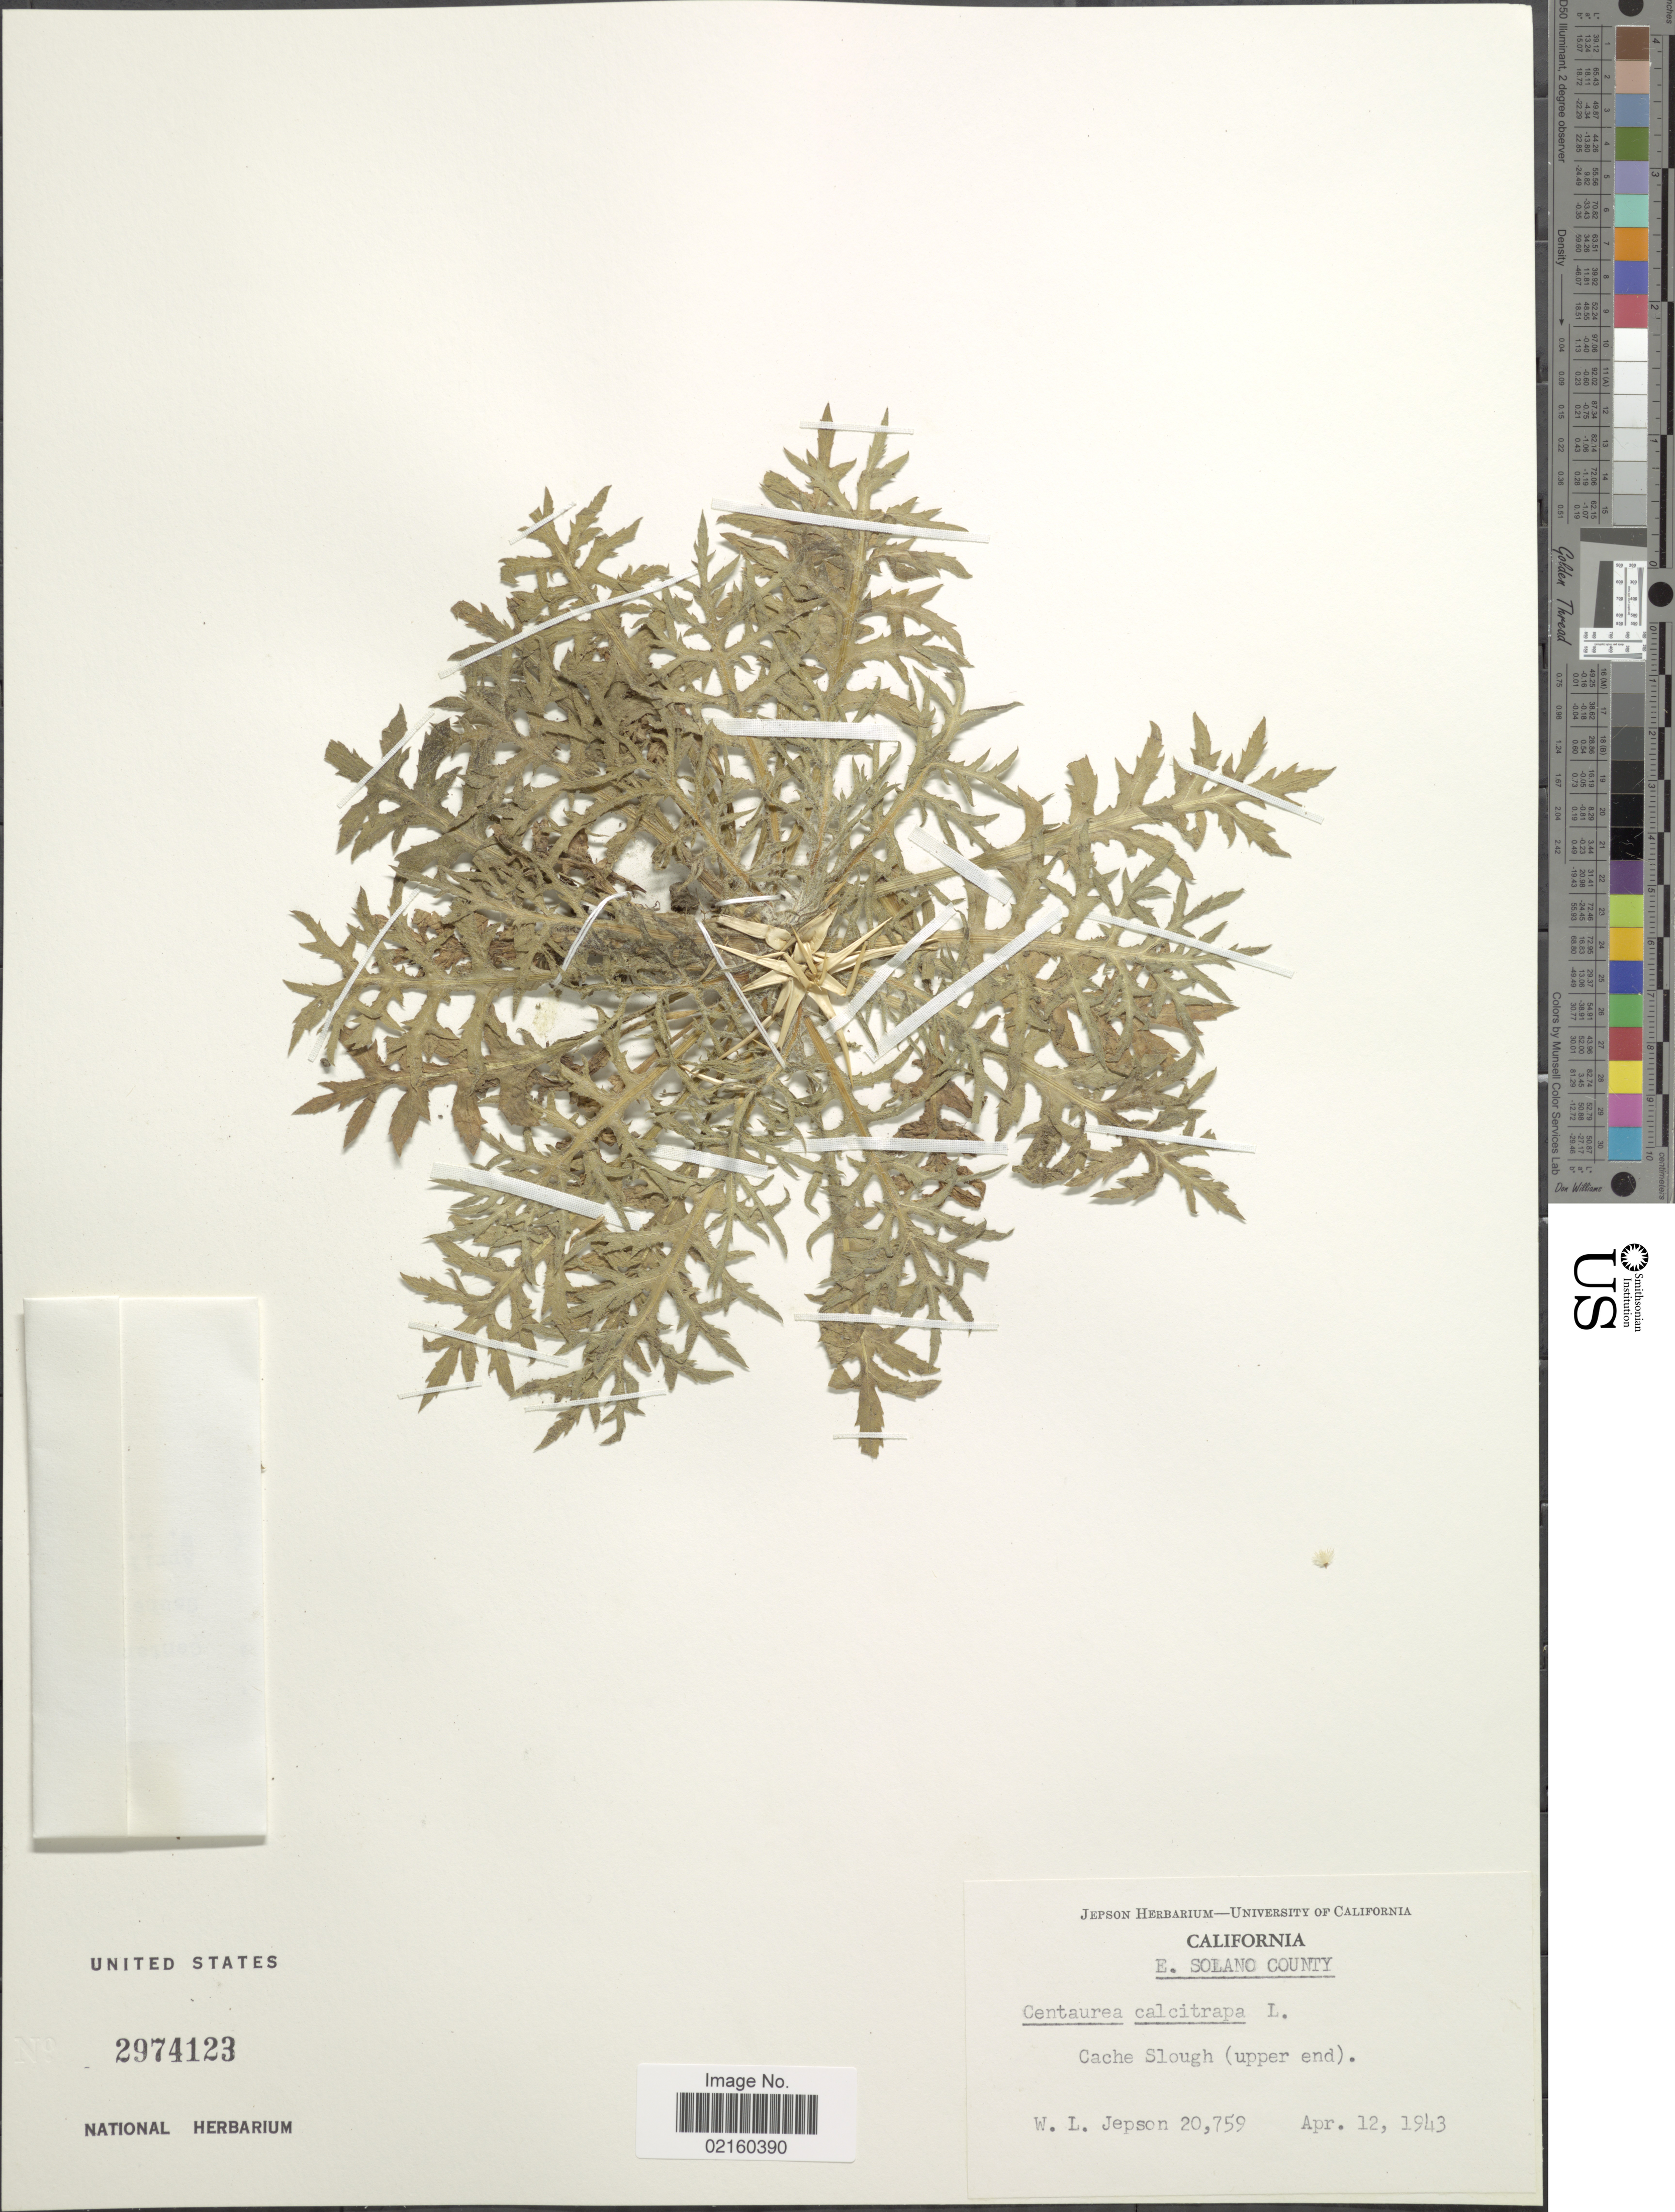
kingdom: Plantae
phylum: Tracheophyta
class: Magnoliopsida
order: Asterales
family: Asteraceae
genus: Centaurea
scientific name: Centaurea calcitrapa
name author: L.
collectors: W. L. Jepson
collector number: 20759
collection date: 1943-04-12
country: United States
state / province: California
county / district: Solano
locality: E. Solano County, Cache Slough (upper end)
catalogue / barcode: US 2974123